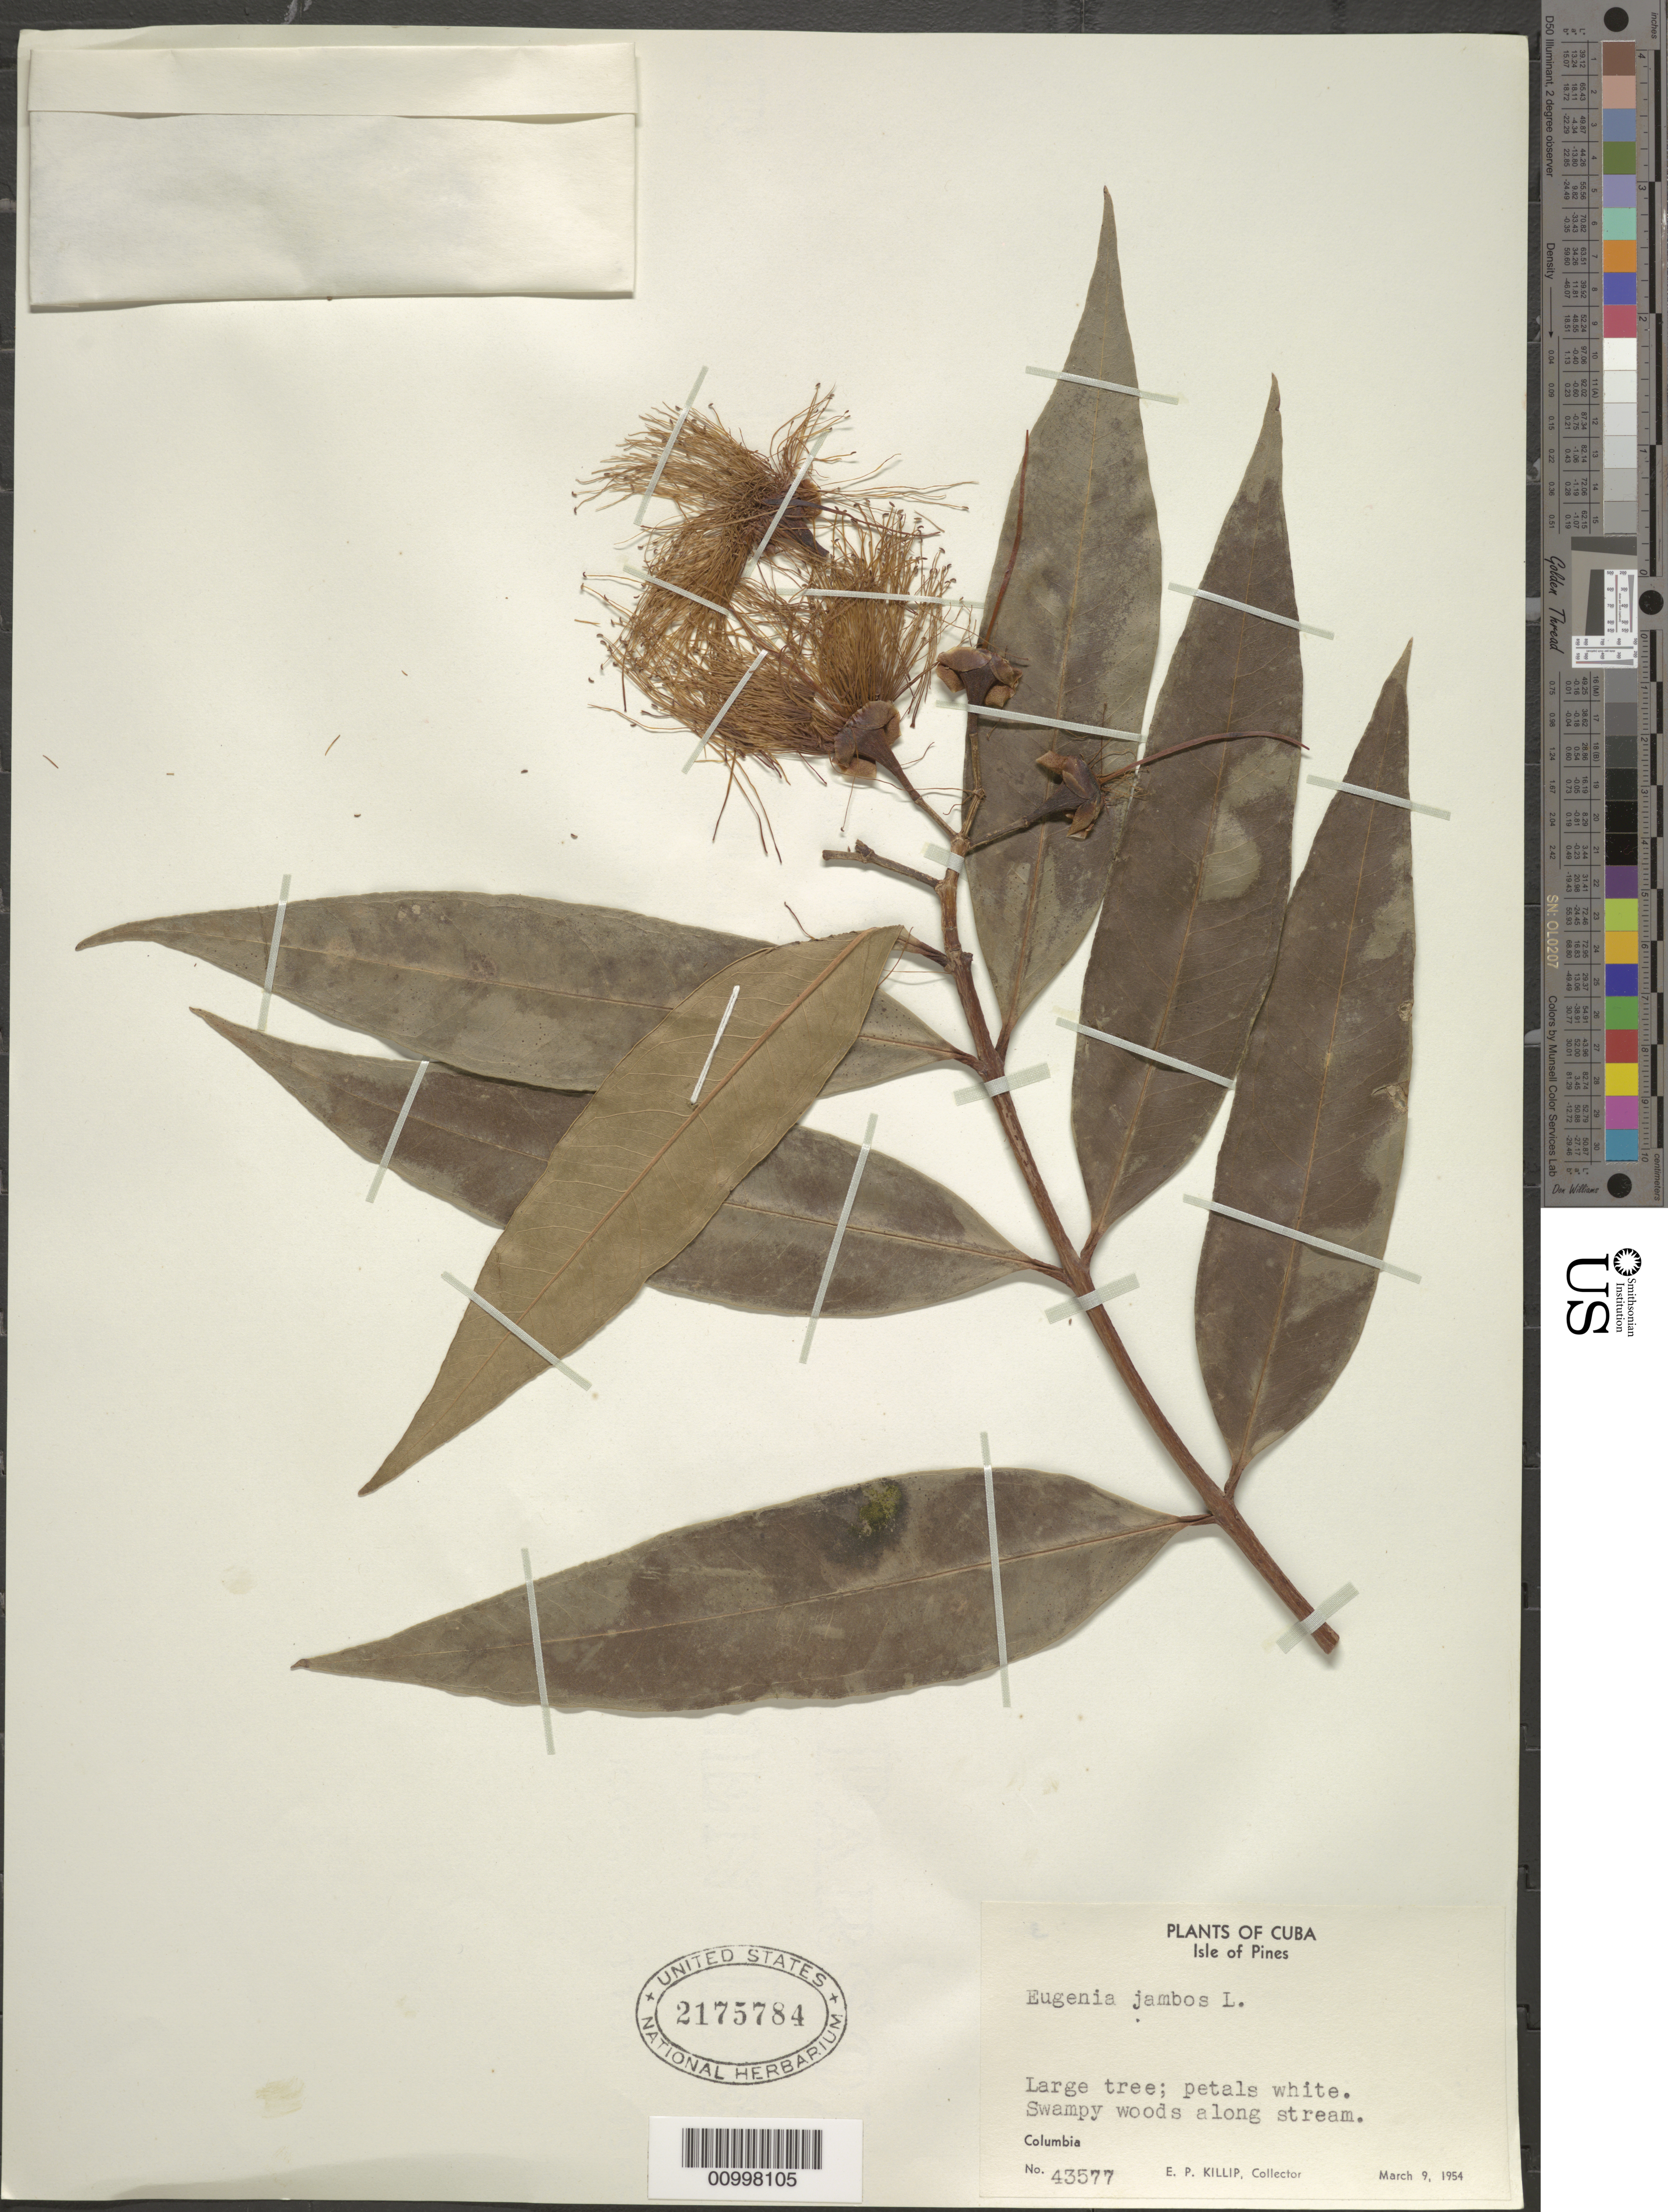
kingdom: Plantae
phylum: Tracheophyta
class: Magnoliopsida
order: Myrtales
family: Myrtaceae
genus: Syzygium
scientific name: Syzygium jambos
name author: (L.) Alston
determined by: Strong, Mark T., (BOT), Smithsonian Institution - National Museum of Natural History (UNITED STATES)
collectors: E. P. Killip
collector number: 43577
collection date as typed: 09 Mar 1954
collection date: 1954-03-09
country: Cuba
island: Isla de la Juventud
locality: Columbia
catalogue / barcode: US 2175784